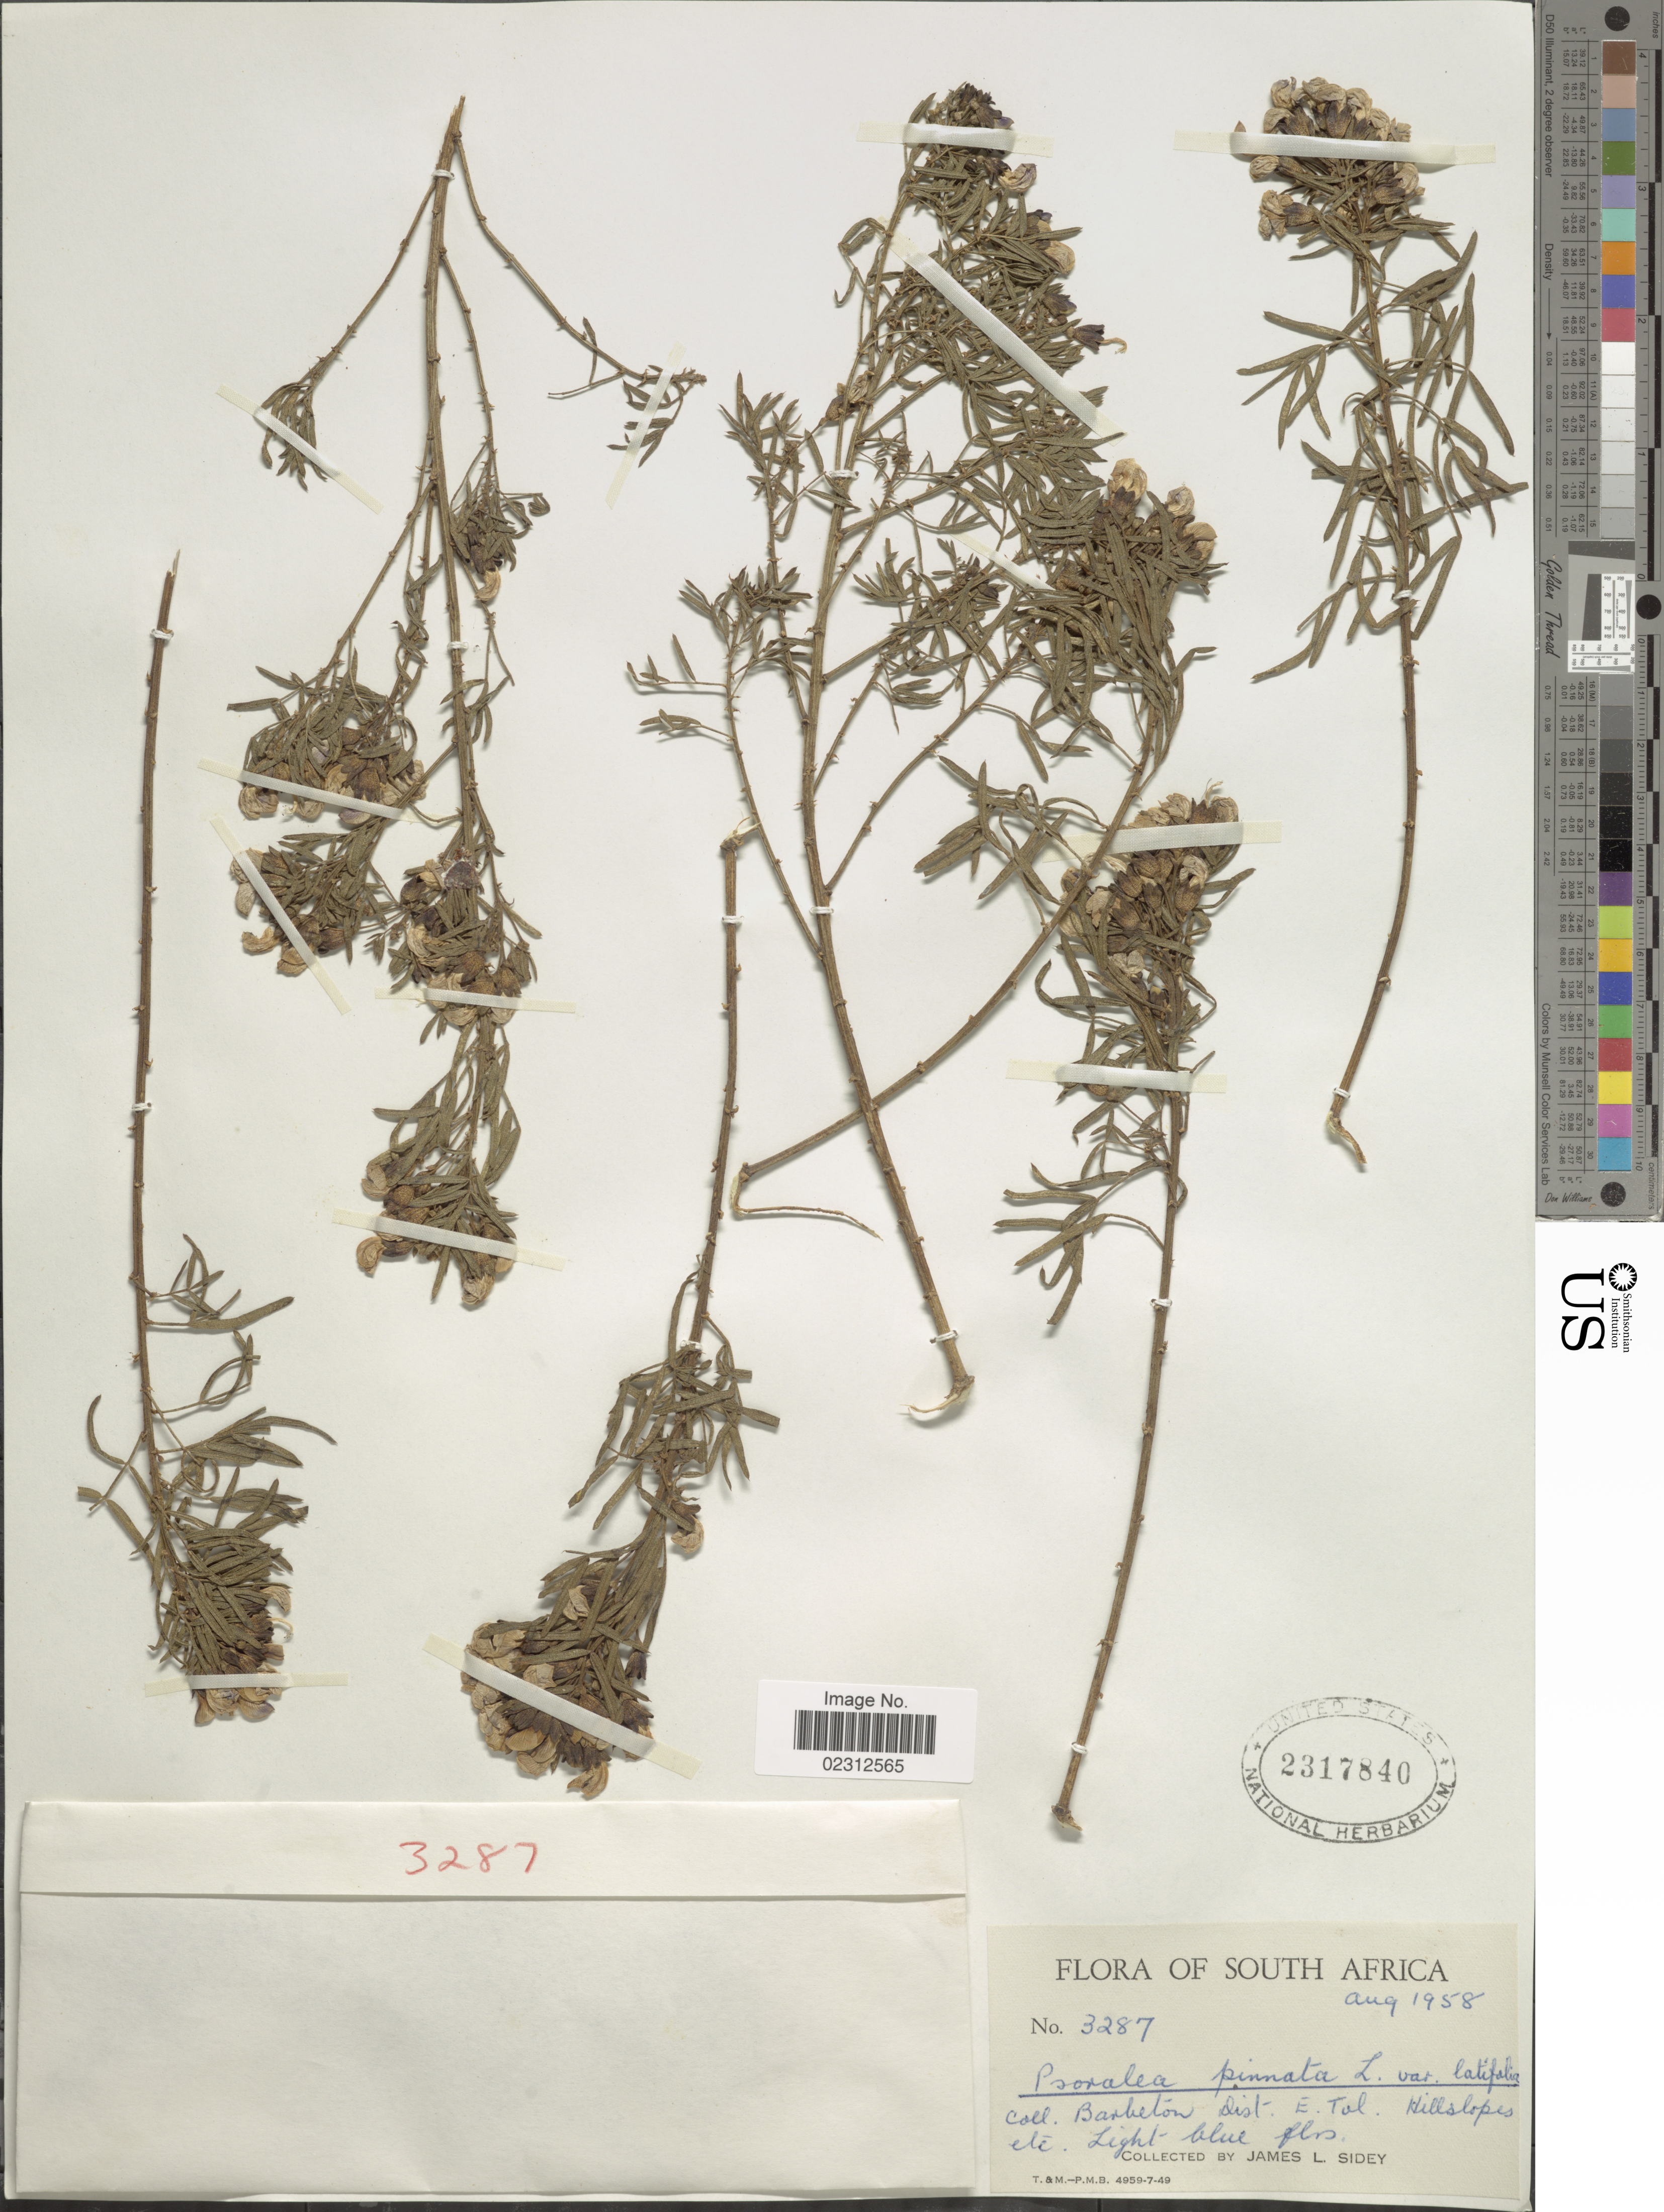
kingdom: Plantae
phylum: Tracheophyta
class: Magnoliopsida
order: Fabales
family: Fabaceae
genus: Psoralea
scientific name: Psoralea pinnata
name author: L.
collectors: J. L. Sidey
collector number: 3287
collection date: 1958-08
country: South Africa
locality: Barleton, Dist. E. Tol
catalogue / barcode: US 2317840